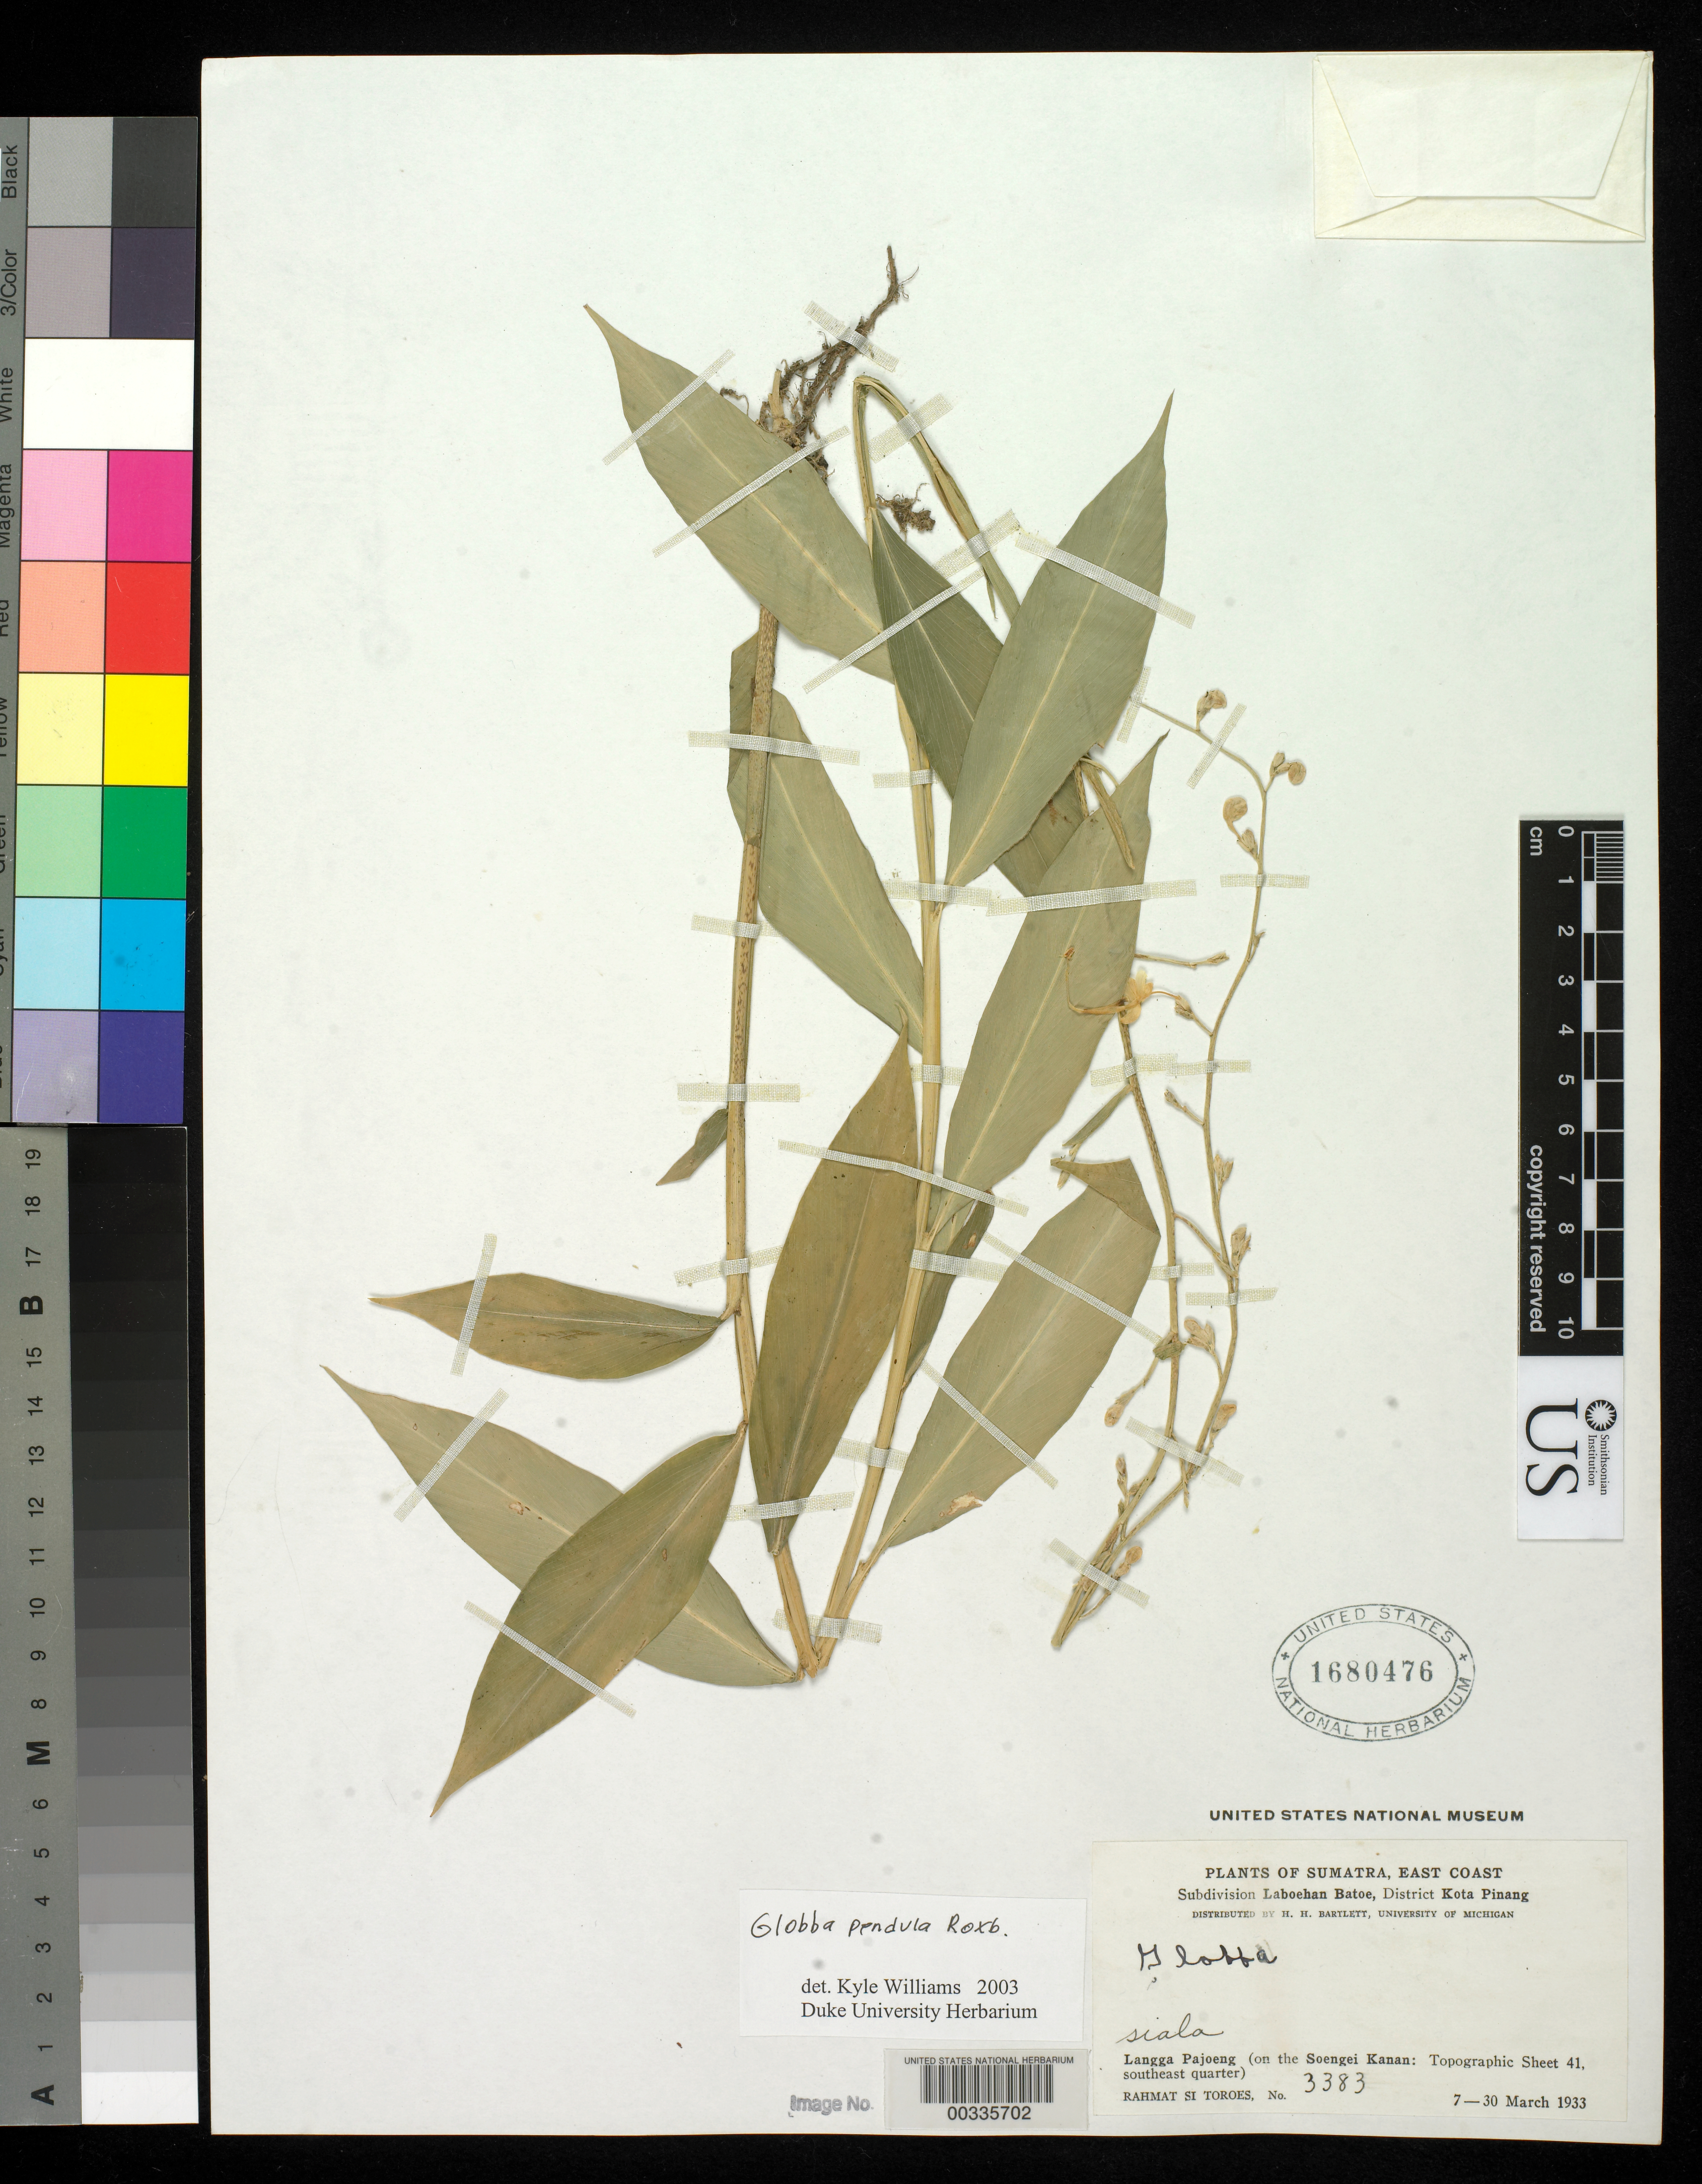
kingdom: Plantae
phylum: Tracheophyta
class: Liliopsida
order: Zingiberales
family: Zingiberaceae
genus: Globba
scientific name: Globba pendula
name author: Roxb.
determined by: Williams, K. J.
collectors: Rahmat Si Boeea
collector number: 3383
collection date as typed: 07 Mar 1933 to 30 Mar 1933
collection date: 1933-03-07/1933-03-30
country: Indonesia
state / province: Sumatra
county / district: Sumatera Utara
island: Sumatra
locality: Subdivision Laboehan Batoe, district Kota Pinang, Langga Pajoeng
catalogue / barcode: US 1680476